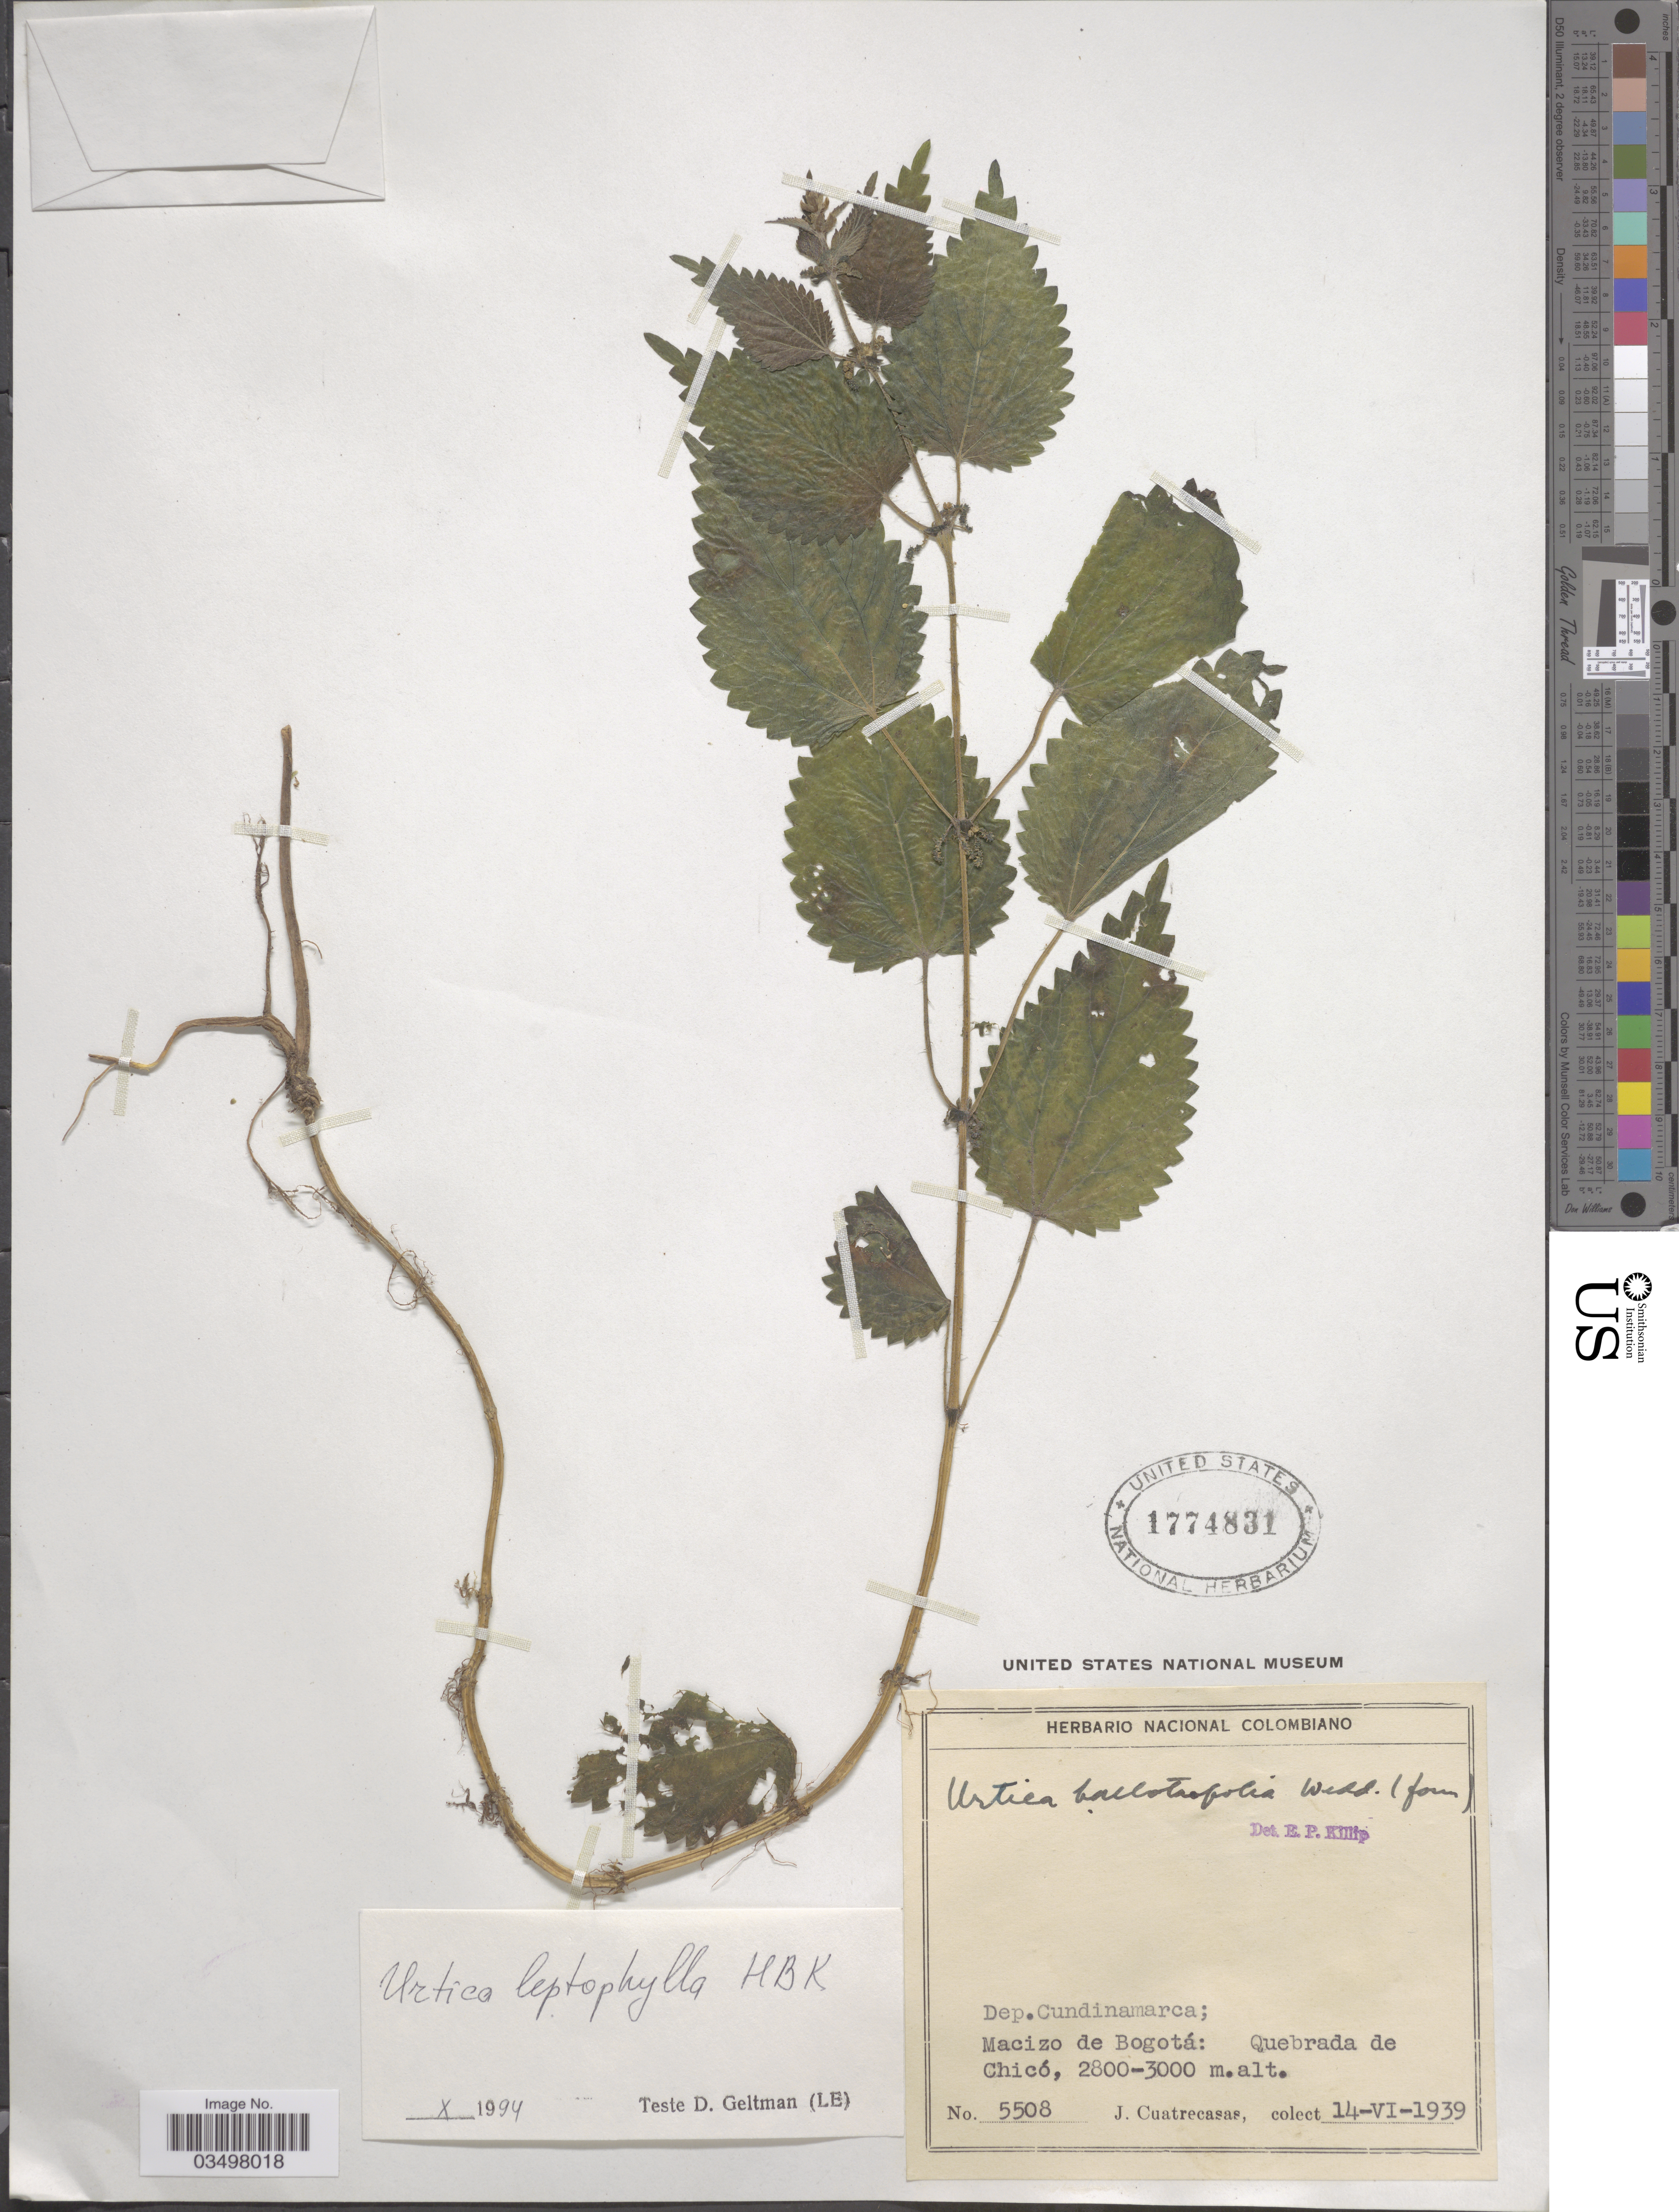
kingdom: Plantae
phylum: Tracheophyta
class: Magnoliopsida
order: Rosales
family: Urticaceae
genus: Urtica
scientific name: Urtica leptophylla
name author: Kunth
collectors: J. Cuatrecasas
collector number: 5508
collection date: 1939-06-14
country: Colombia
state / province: Cundinamarca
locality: Dep. Cundinamarca; Macizo de Bogotá: Quebrada de Chicó.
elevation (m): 2800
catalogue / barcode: US 1774831